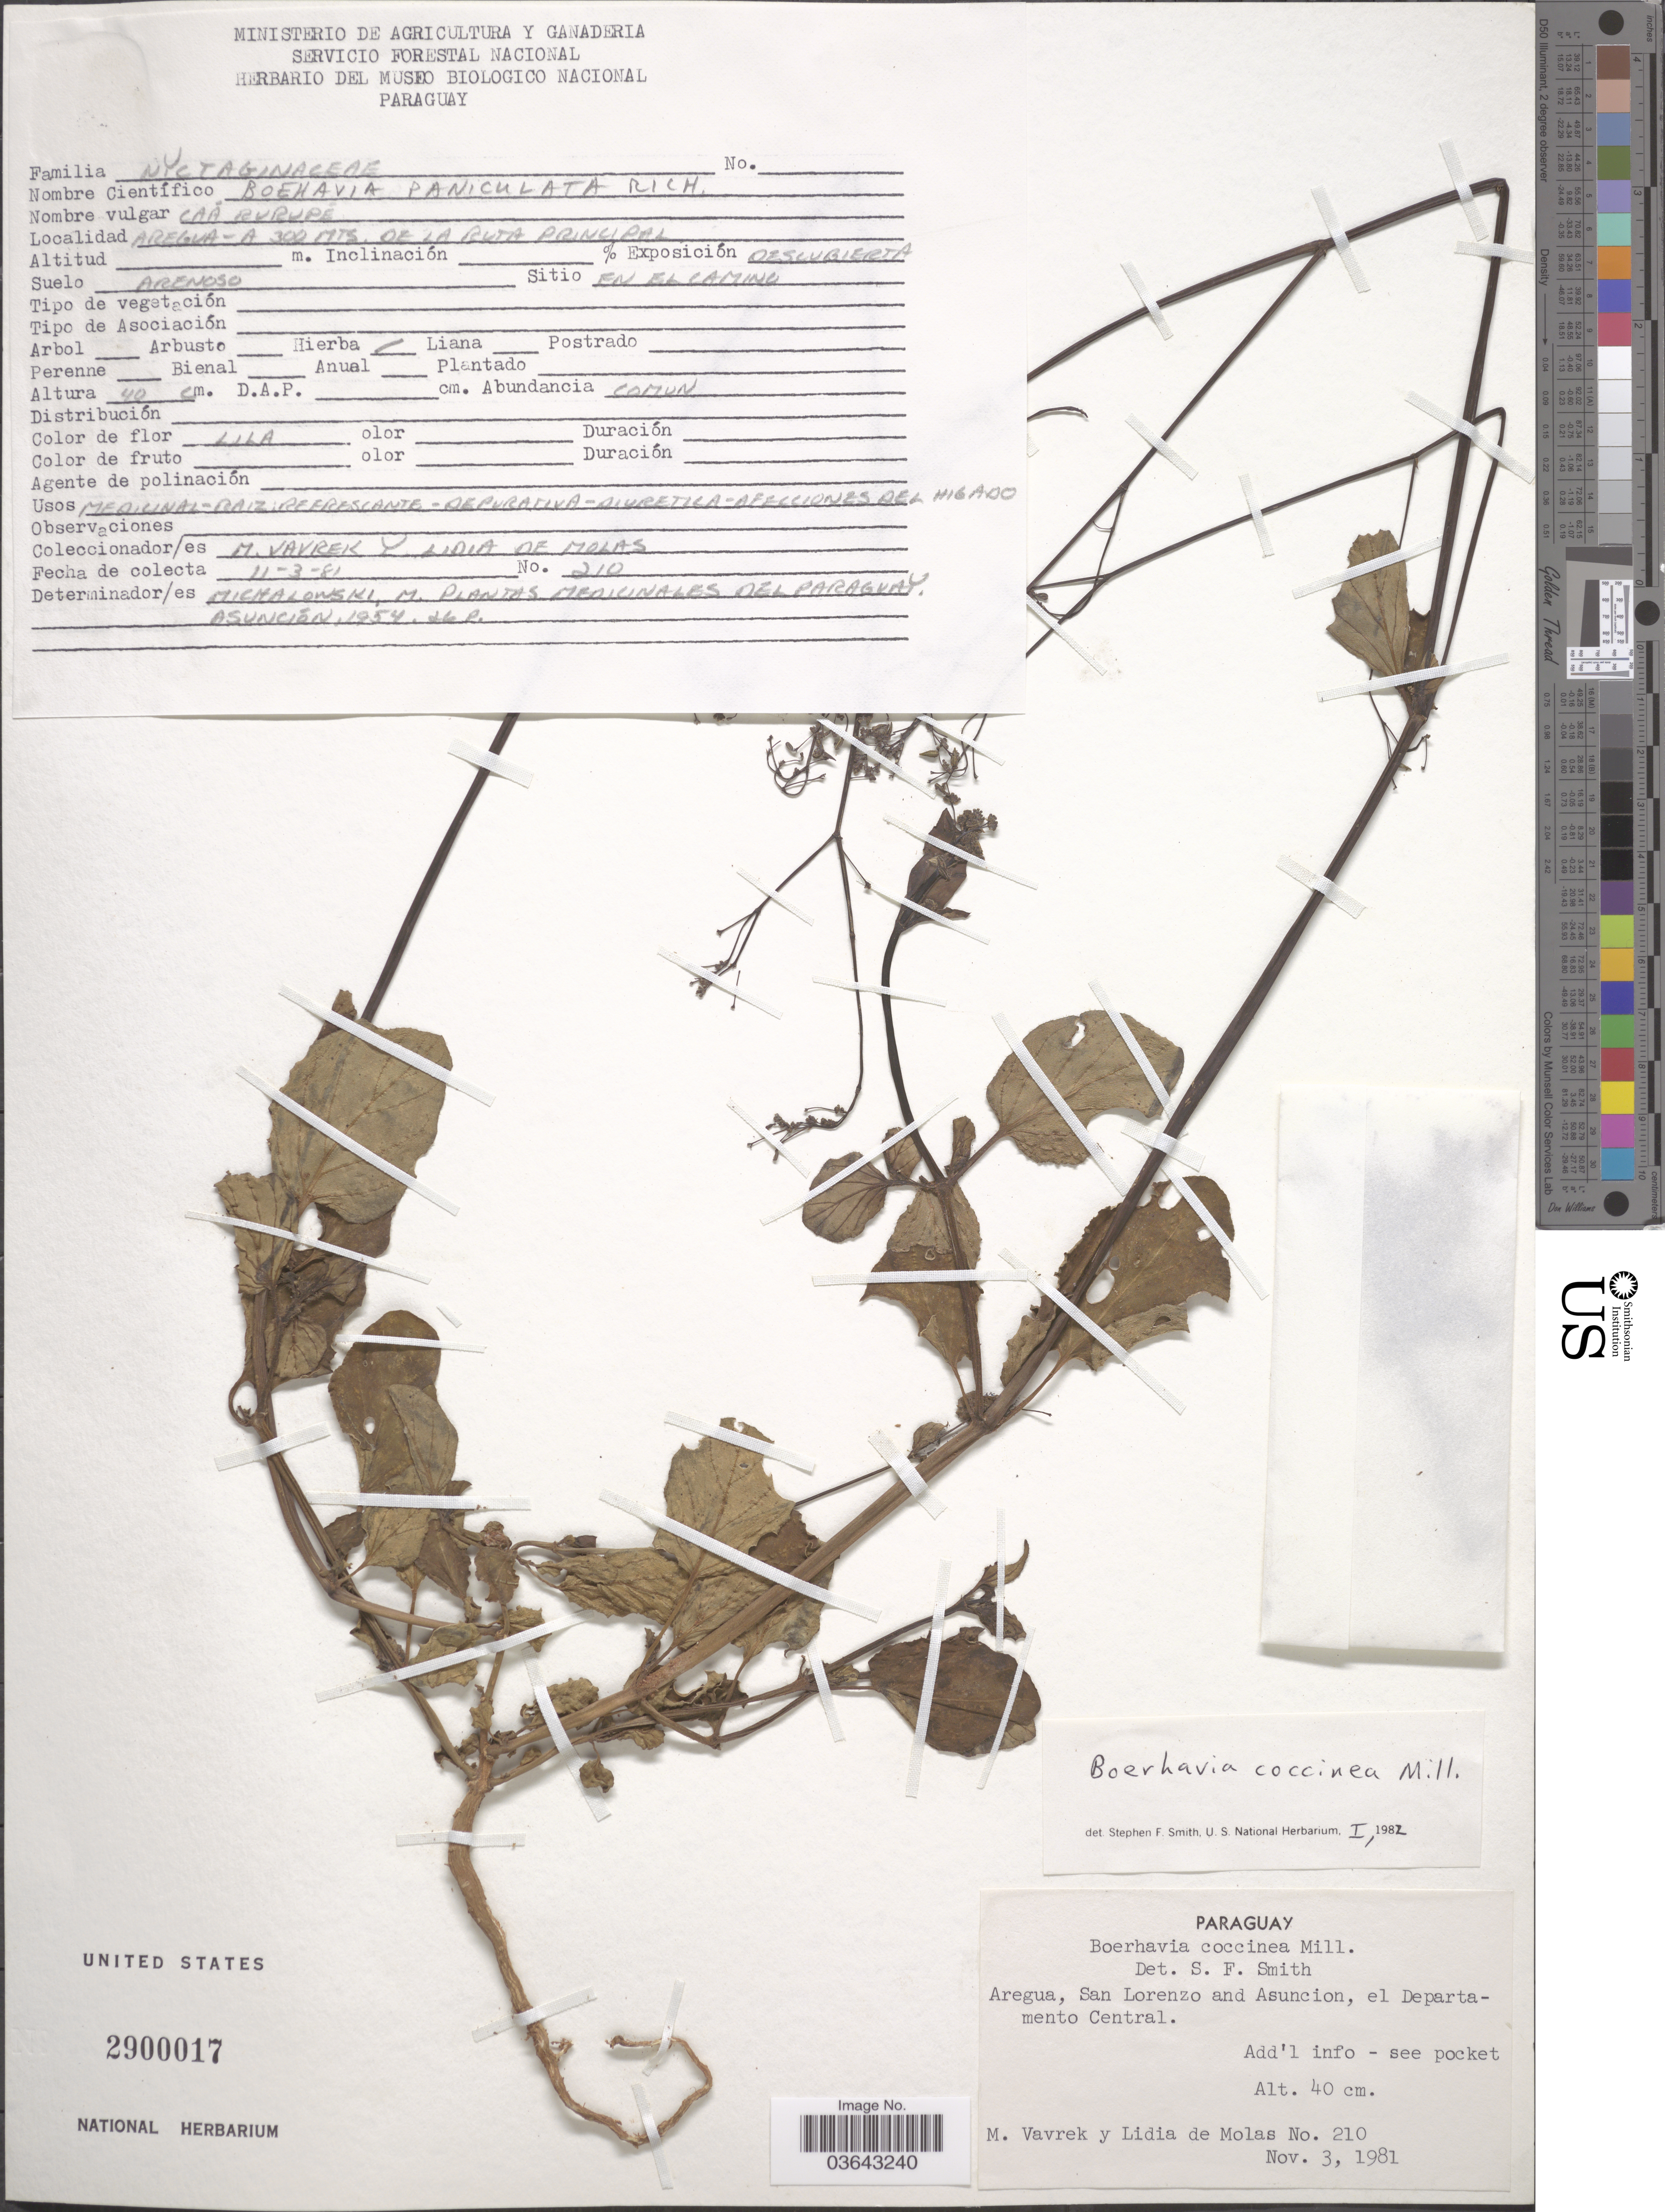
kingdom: Plantae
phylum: Tracheophyta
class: Magnoliopsida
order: Caryophyllales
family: Nyctaginaceae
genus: Boerhavia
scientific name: Boerhavia diffusa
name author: L.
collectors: M. Vavrek & L. de Molas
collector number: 210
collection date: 1981-11-03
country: Paraguay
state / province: Central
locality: Aregua, San Lorenzo and Asuncion, el Departamento Central.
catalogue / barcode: US 2900017